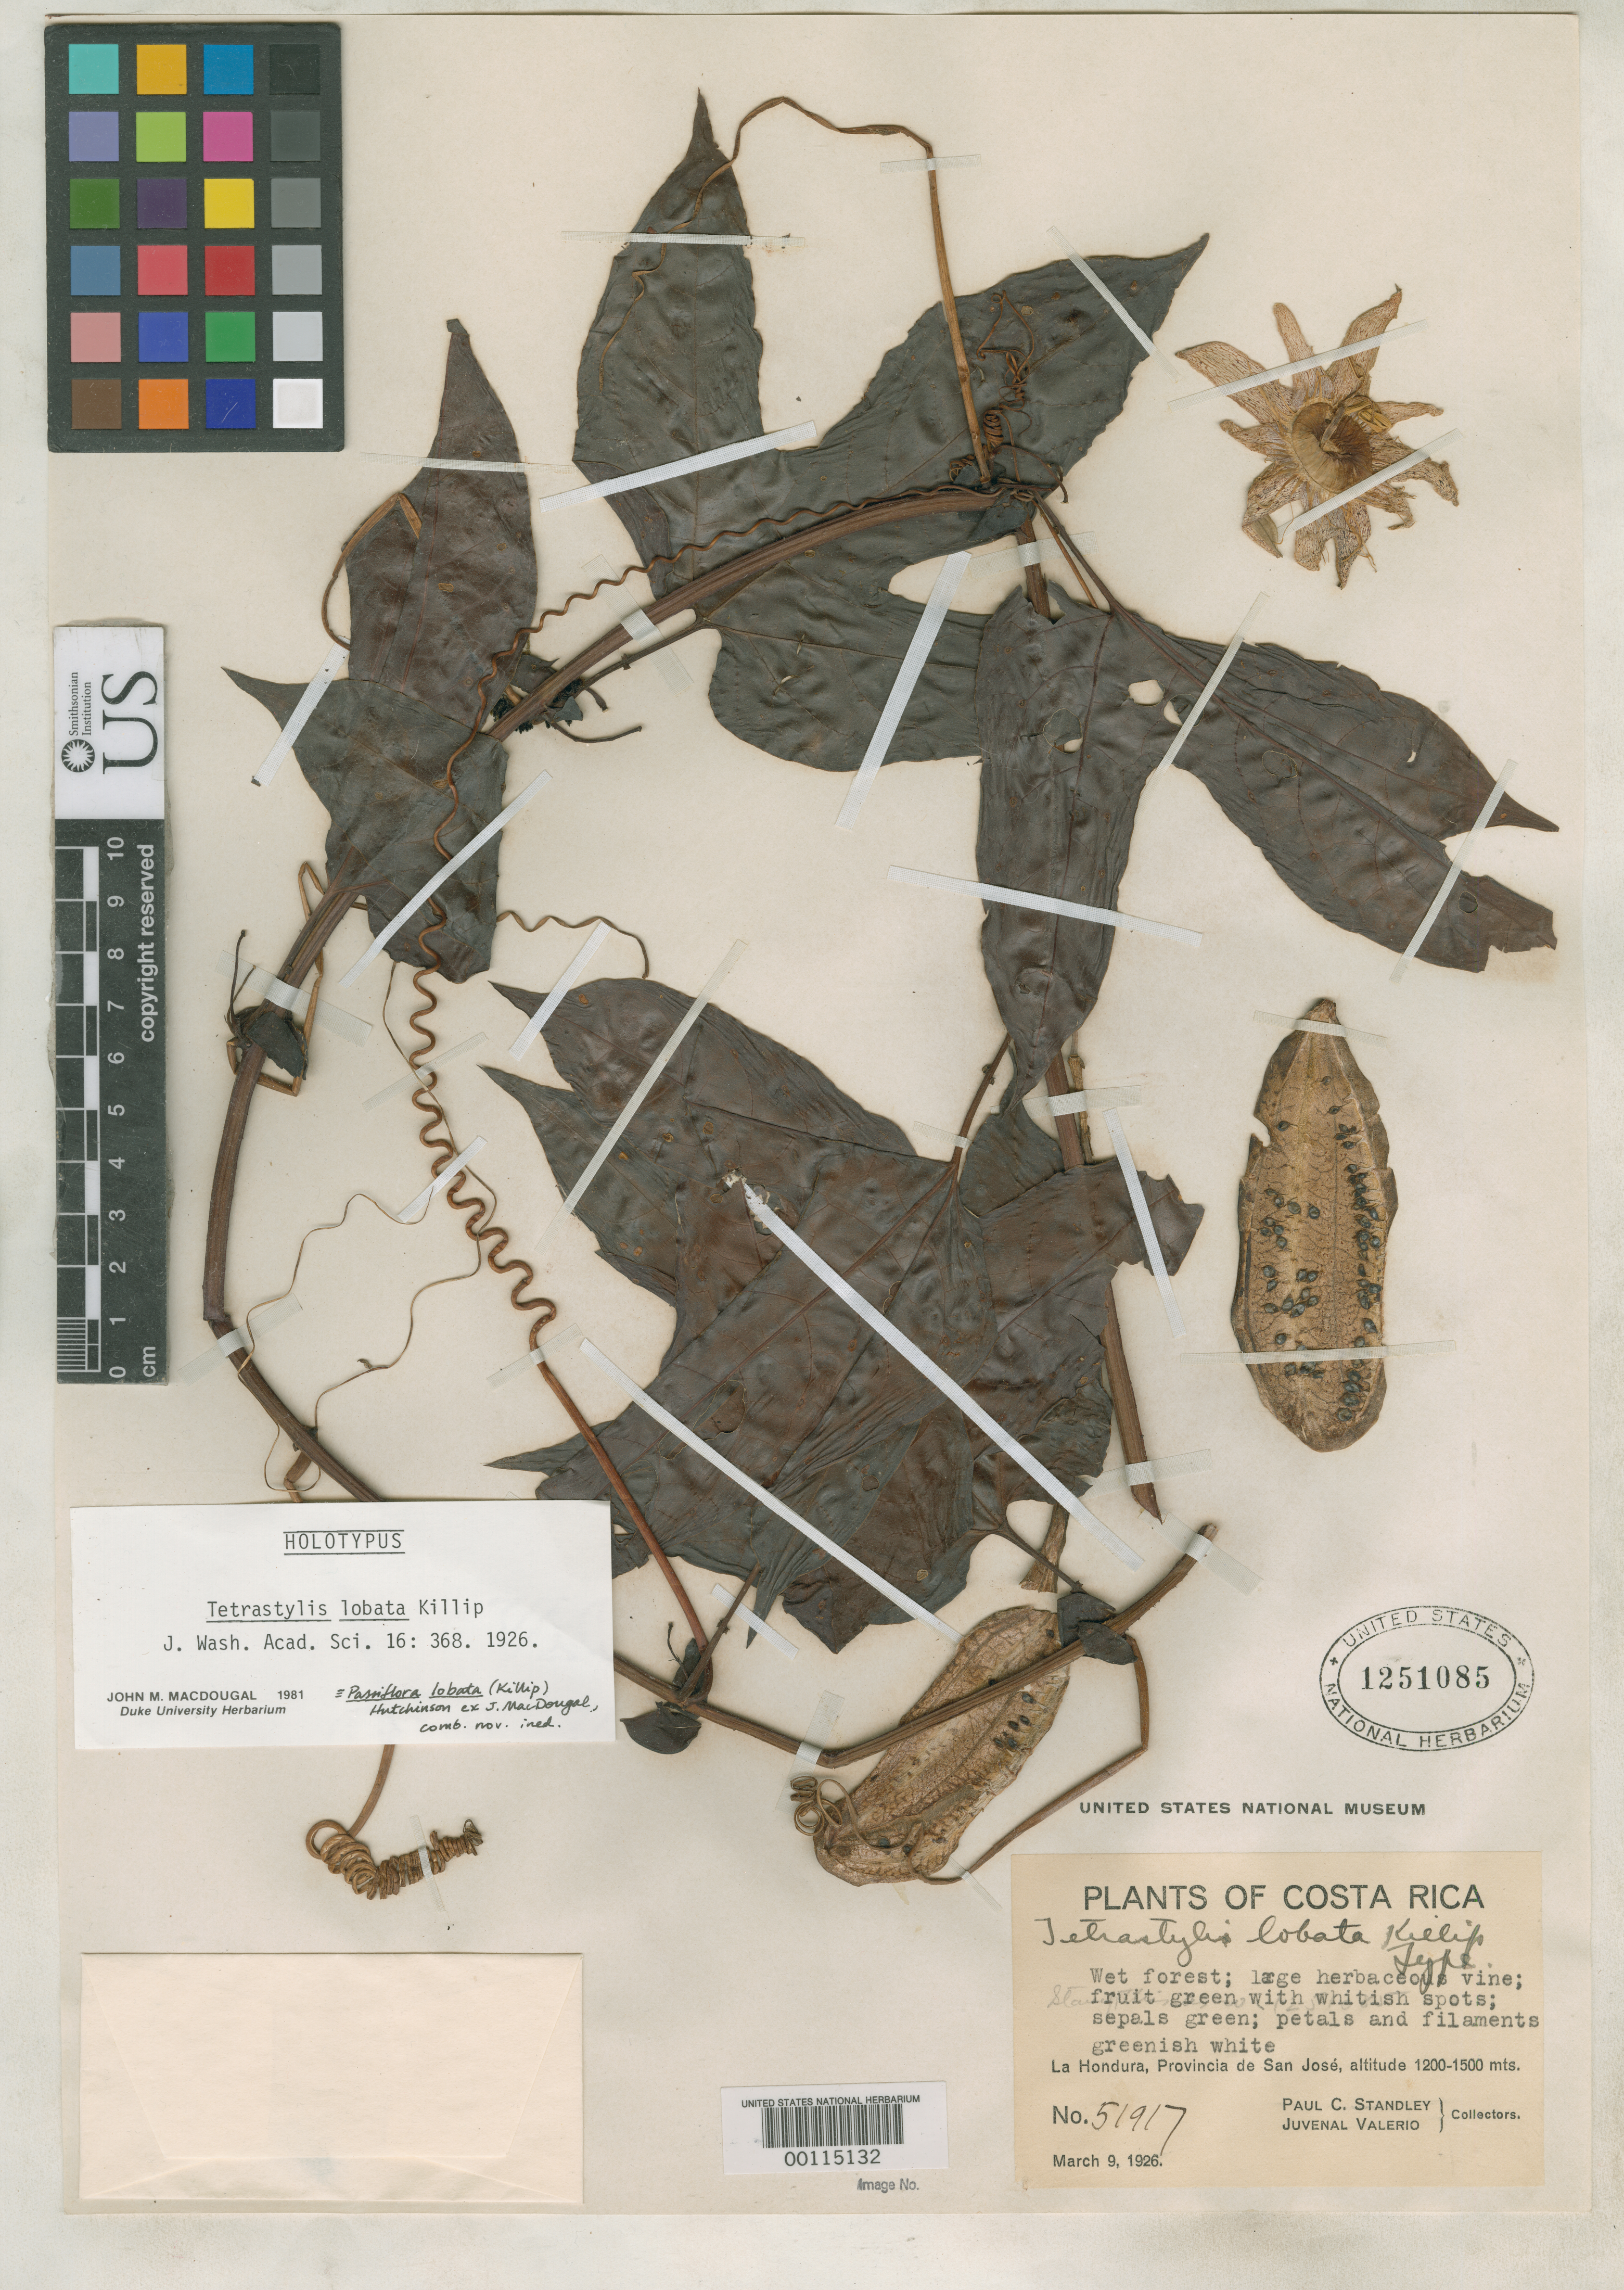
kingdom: Plantae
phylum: Tracheophyta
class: Magnoliopsida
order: Malpighiales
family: Passifloraceae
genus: Tetrastylis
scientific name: Tetrastylis lobata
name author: Killip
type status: Holotype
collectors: P. C. Standley & J. Valerio R.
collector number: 51917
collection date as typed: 09 Mar 1926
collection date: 1926-03-09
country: Costa Rica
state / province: San José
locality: La Hondura.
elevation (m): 1200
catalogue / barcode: US 1251085